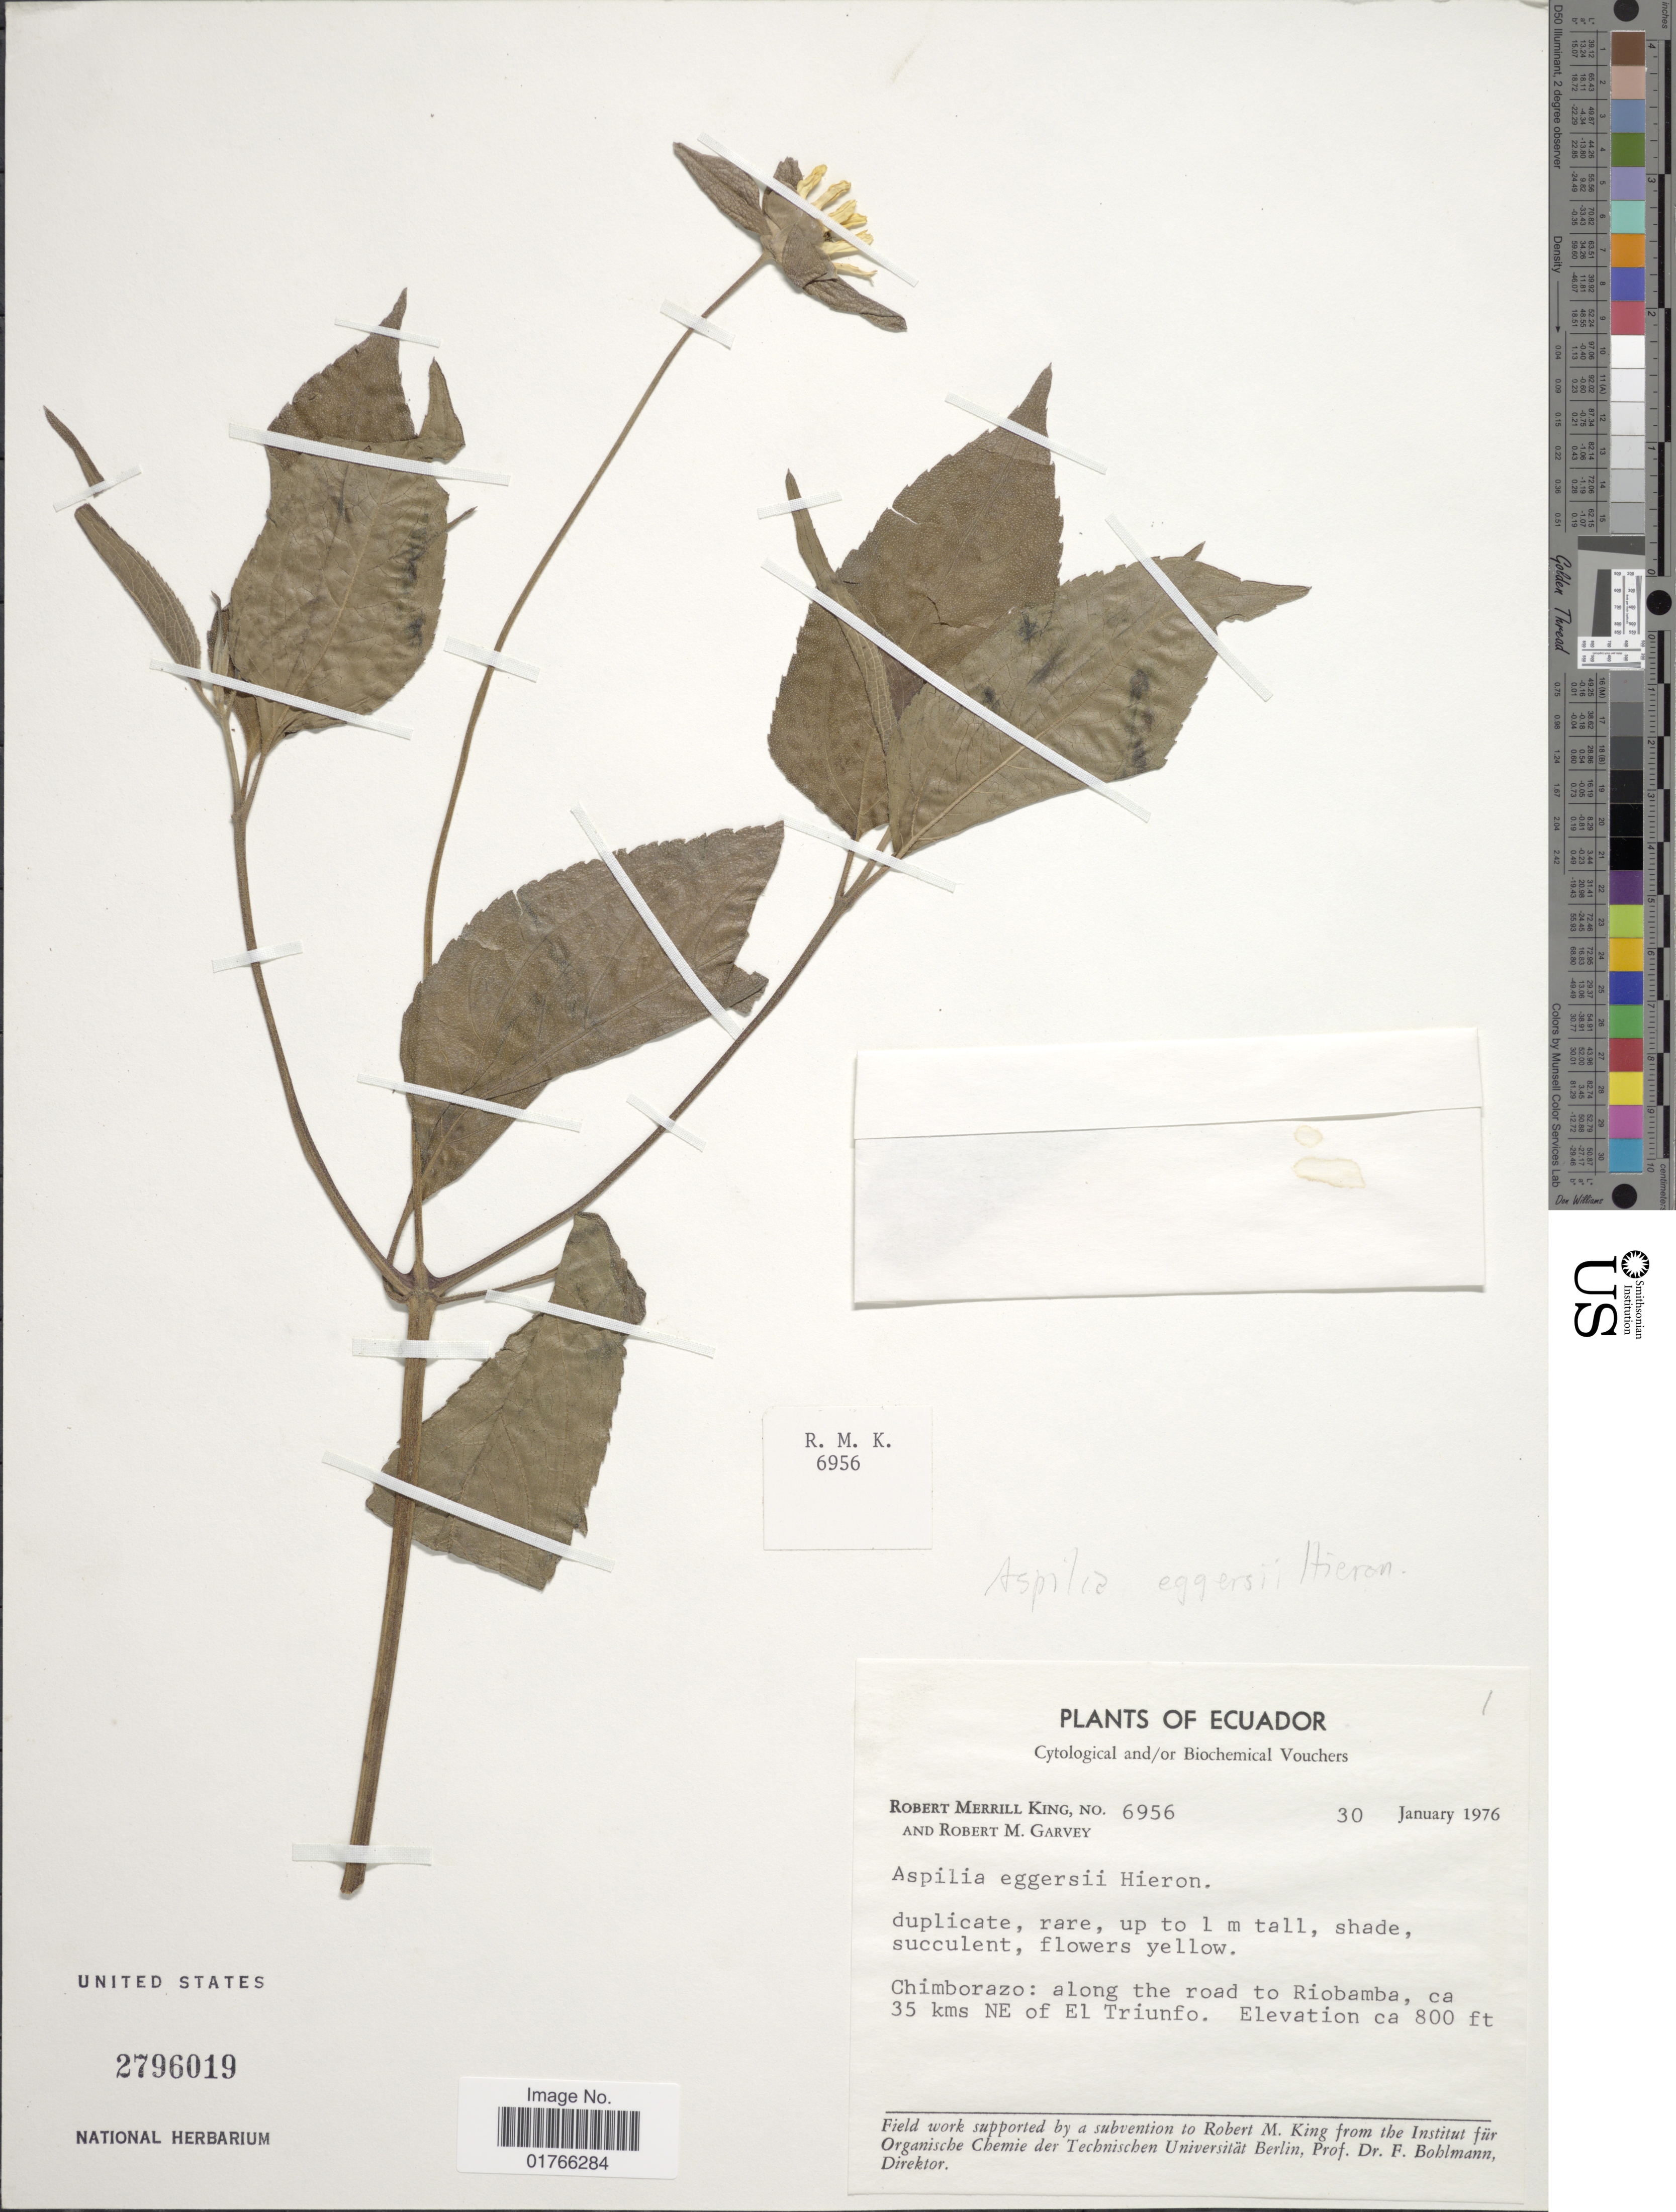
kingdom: Plantae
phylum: Tracheophyta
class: Magnoliopsida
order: Asterales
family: Asteraceae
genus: Elaphandra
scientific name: Elaphandra eggersii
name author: (Hieron.) H. Rob.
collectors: R. M. King & R. Garvey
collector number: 6956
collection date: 1976-01-30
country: Ecuador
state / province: Chimborazo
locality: Along the road to Riobamba, ca 35 kms NE of El Triunfo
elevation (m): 244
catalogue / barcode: US 2796019